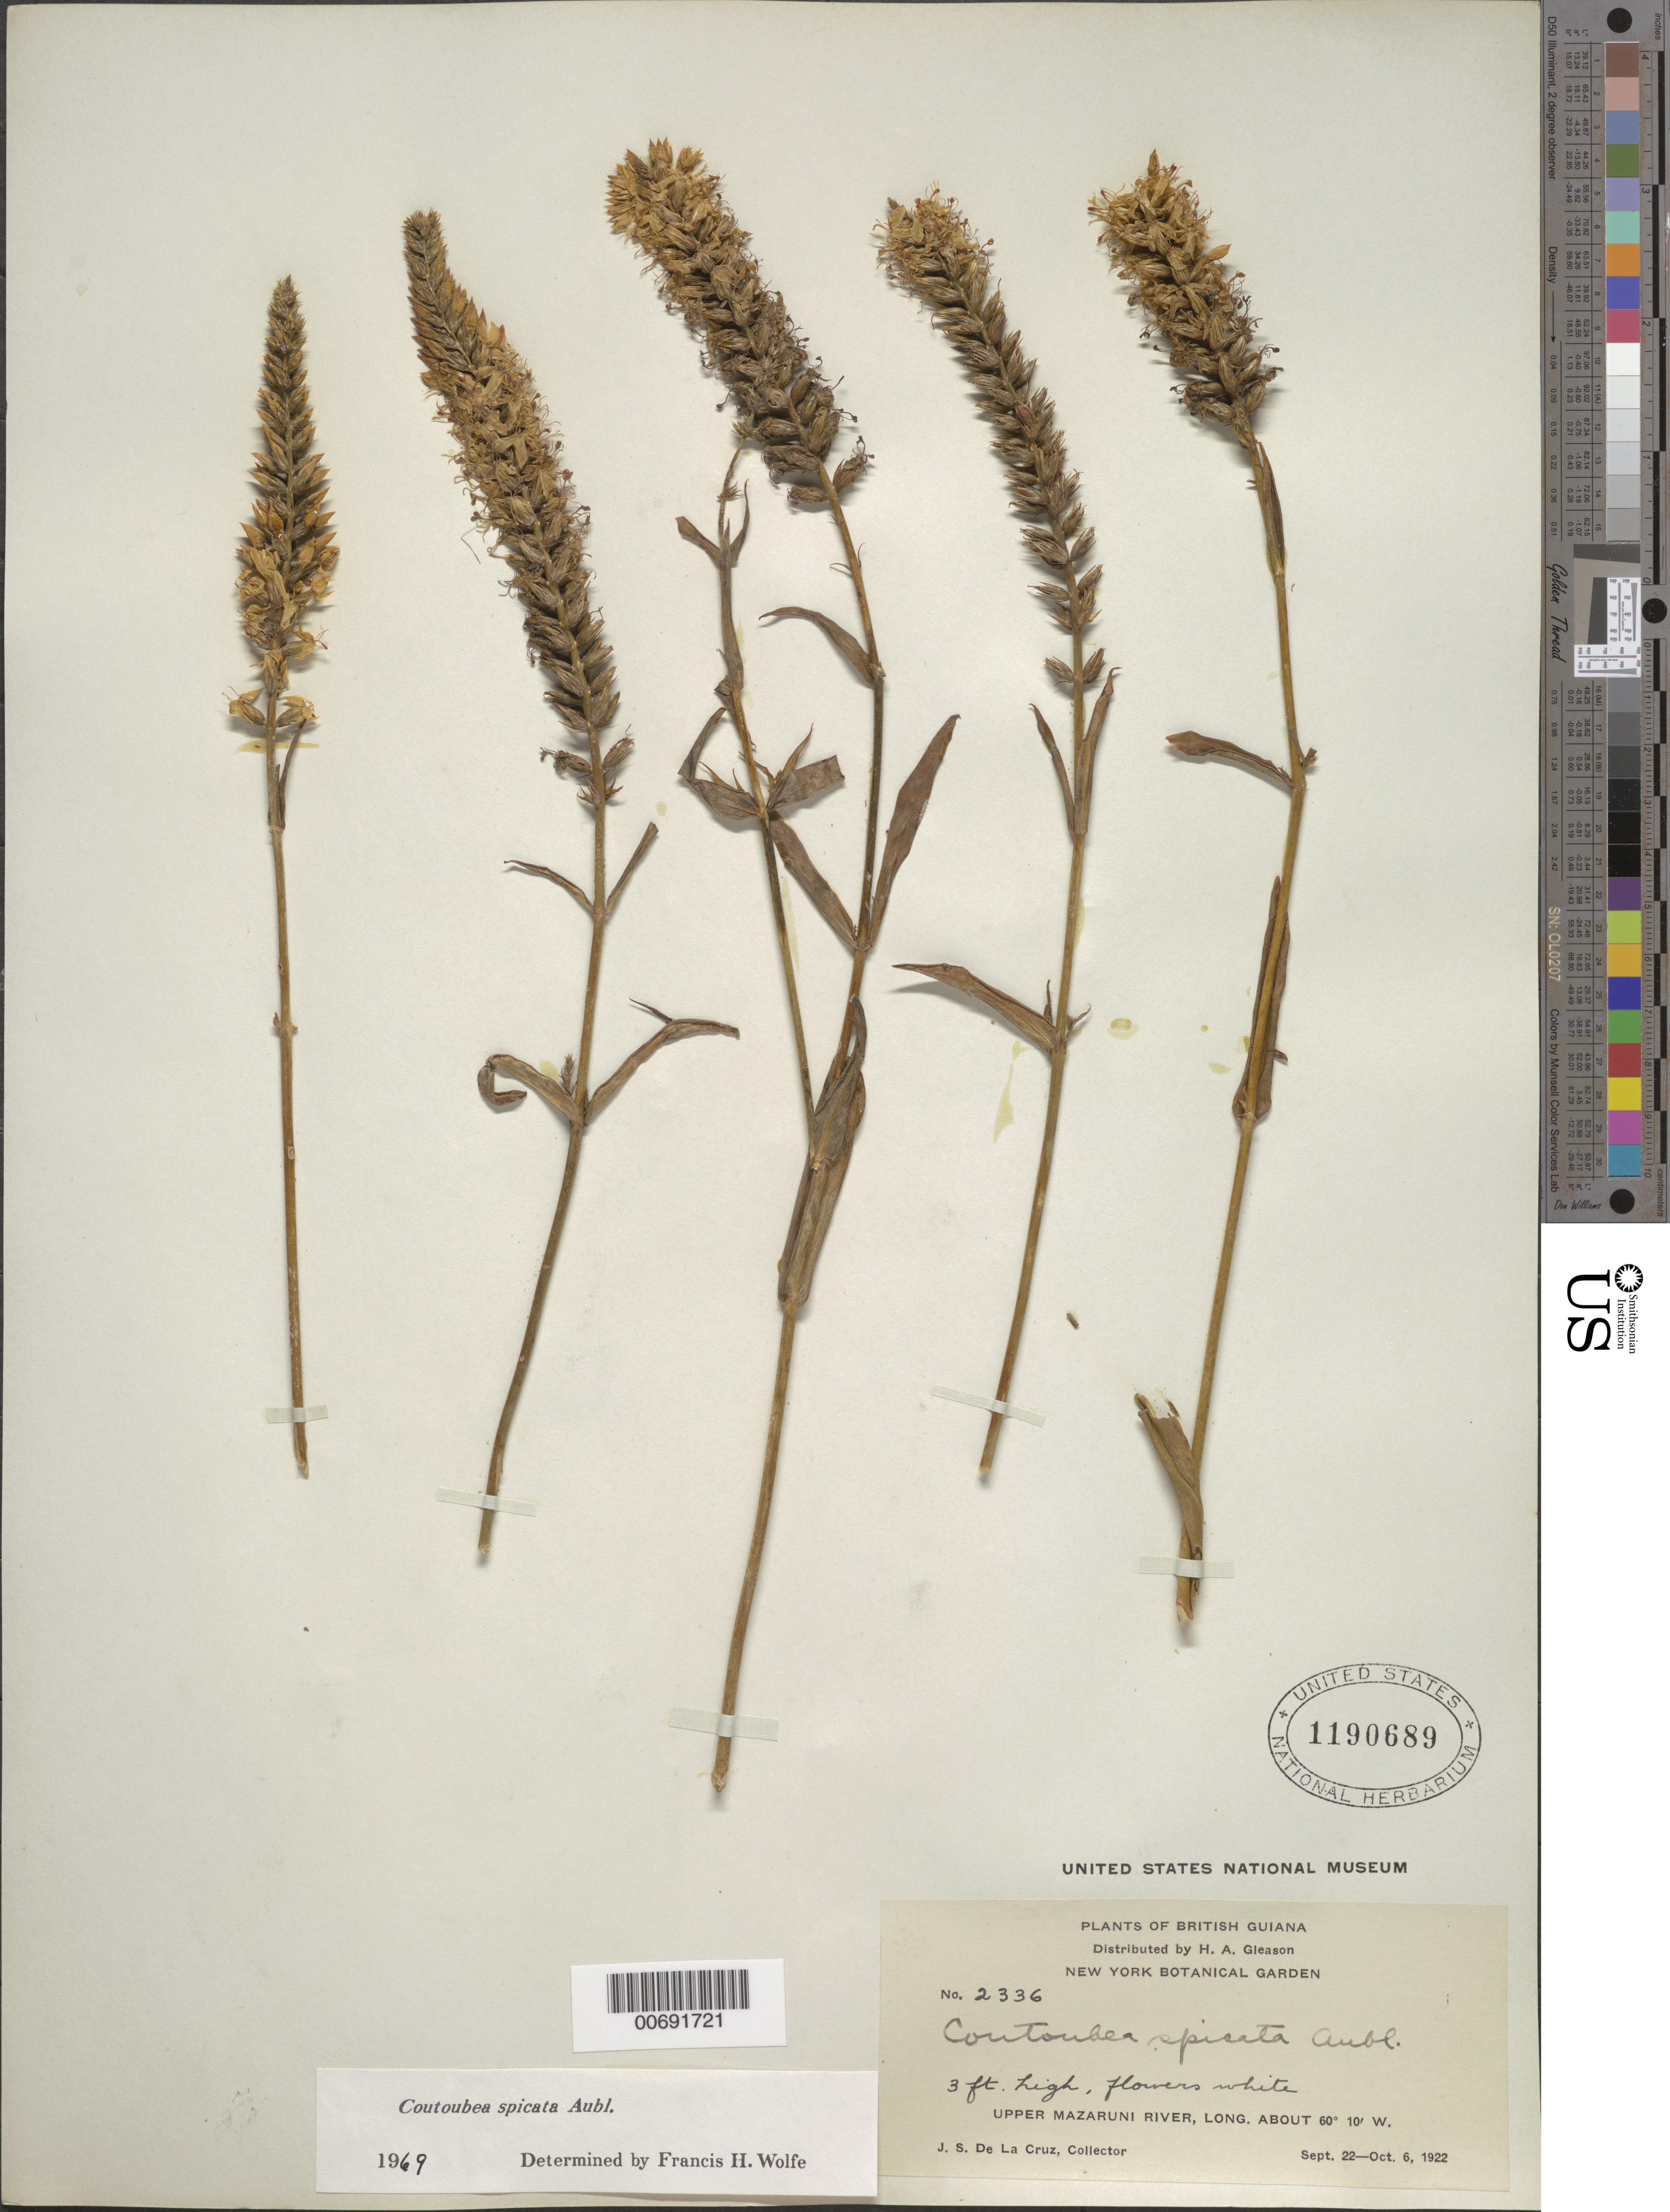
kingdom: Plantae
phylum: Tracheophyta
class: Magnoliopsida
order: Gentianales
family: Gentianaceae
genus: Coutoubea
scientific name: Coutoubea spicata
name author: Aubl.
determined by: Wolfe, F. H.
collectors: J. S. de la Cruz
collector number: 2336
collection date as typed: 22-Sep-22 to 6-Oct-22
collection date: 1922-09-22/1922-10-06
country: Guyana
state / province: Cuyuni-Mazaruni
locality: Upper Mazaruni R.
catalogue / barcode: US 1190689